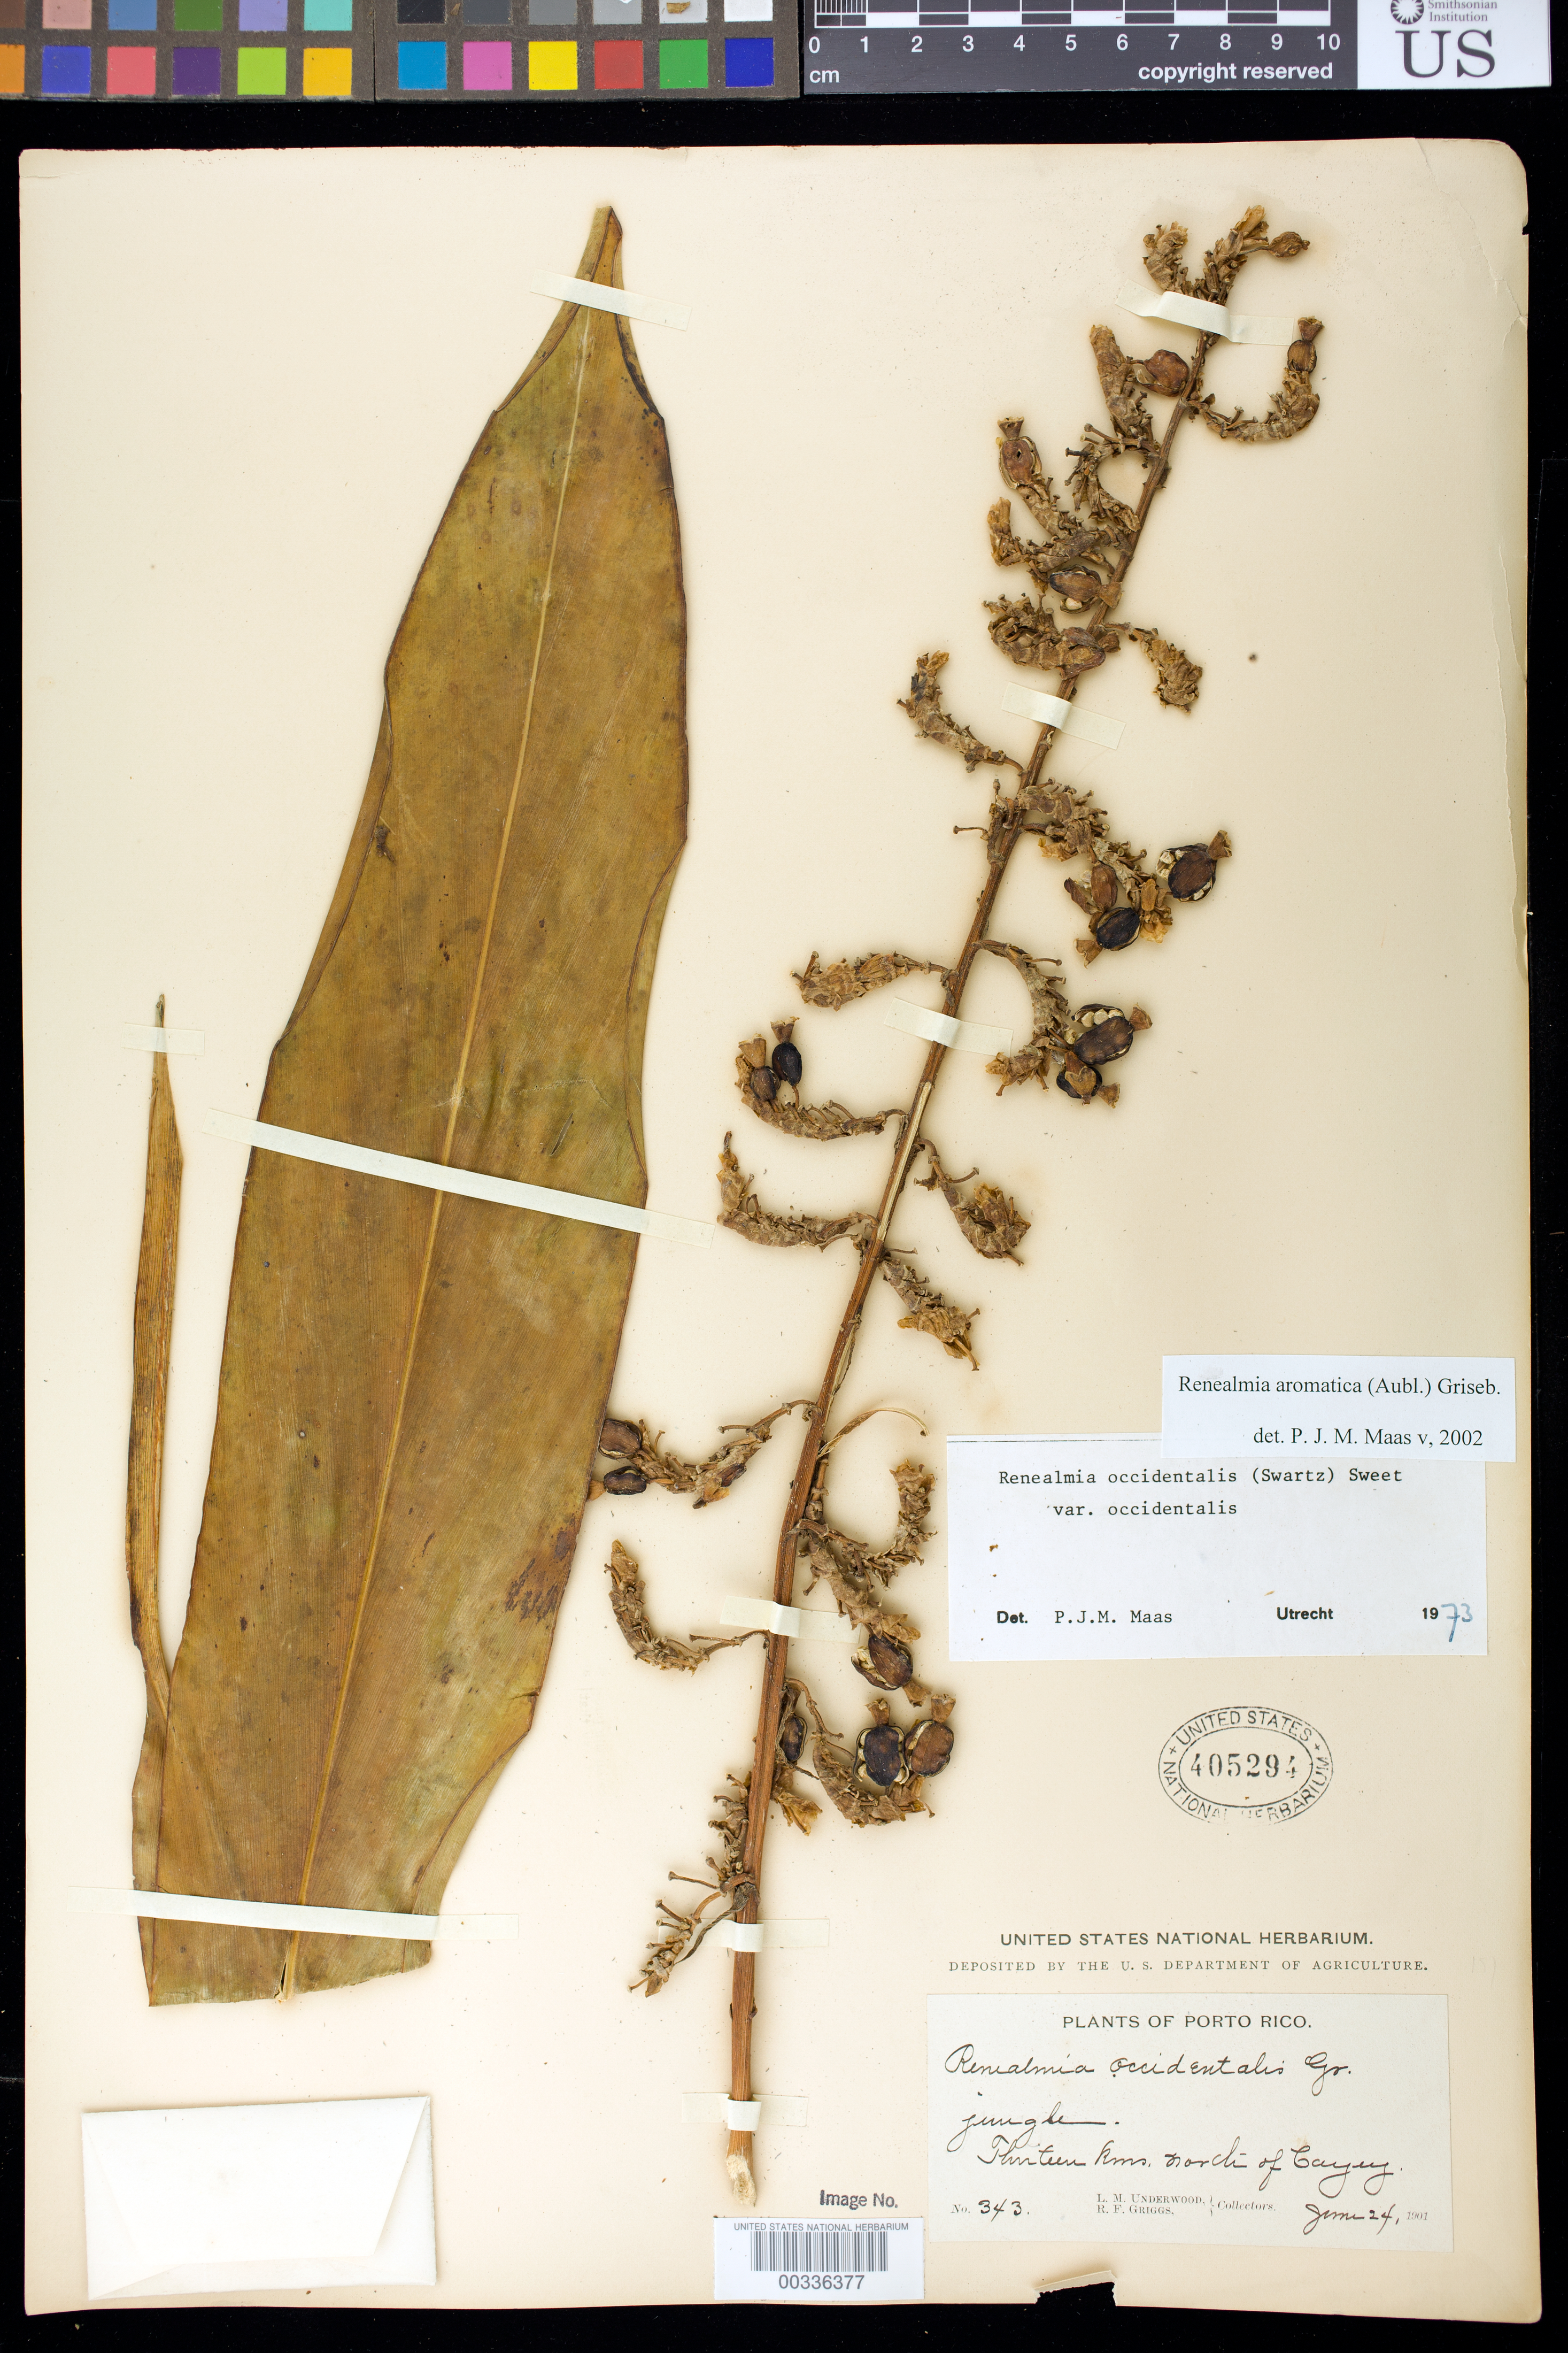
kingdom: Plantae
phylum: Tracheophyta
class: Liliopsida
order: Zingiberales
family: Zingiberaceae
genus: Renealmia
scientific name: Renealmia aromatica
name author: (Aubl.) Griseb.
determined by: Maas, Paul J. M.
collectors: L. M. Underwood & R. F. Griggs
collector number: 343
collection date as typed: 24 Jun 1901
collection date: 1901-06-24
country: Puerto Rico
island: Greater Antilles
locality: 13 km n of cayey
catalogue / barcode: US 405294